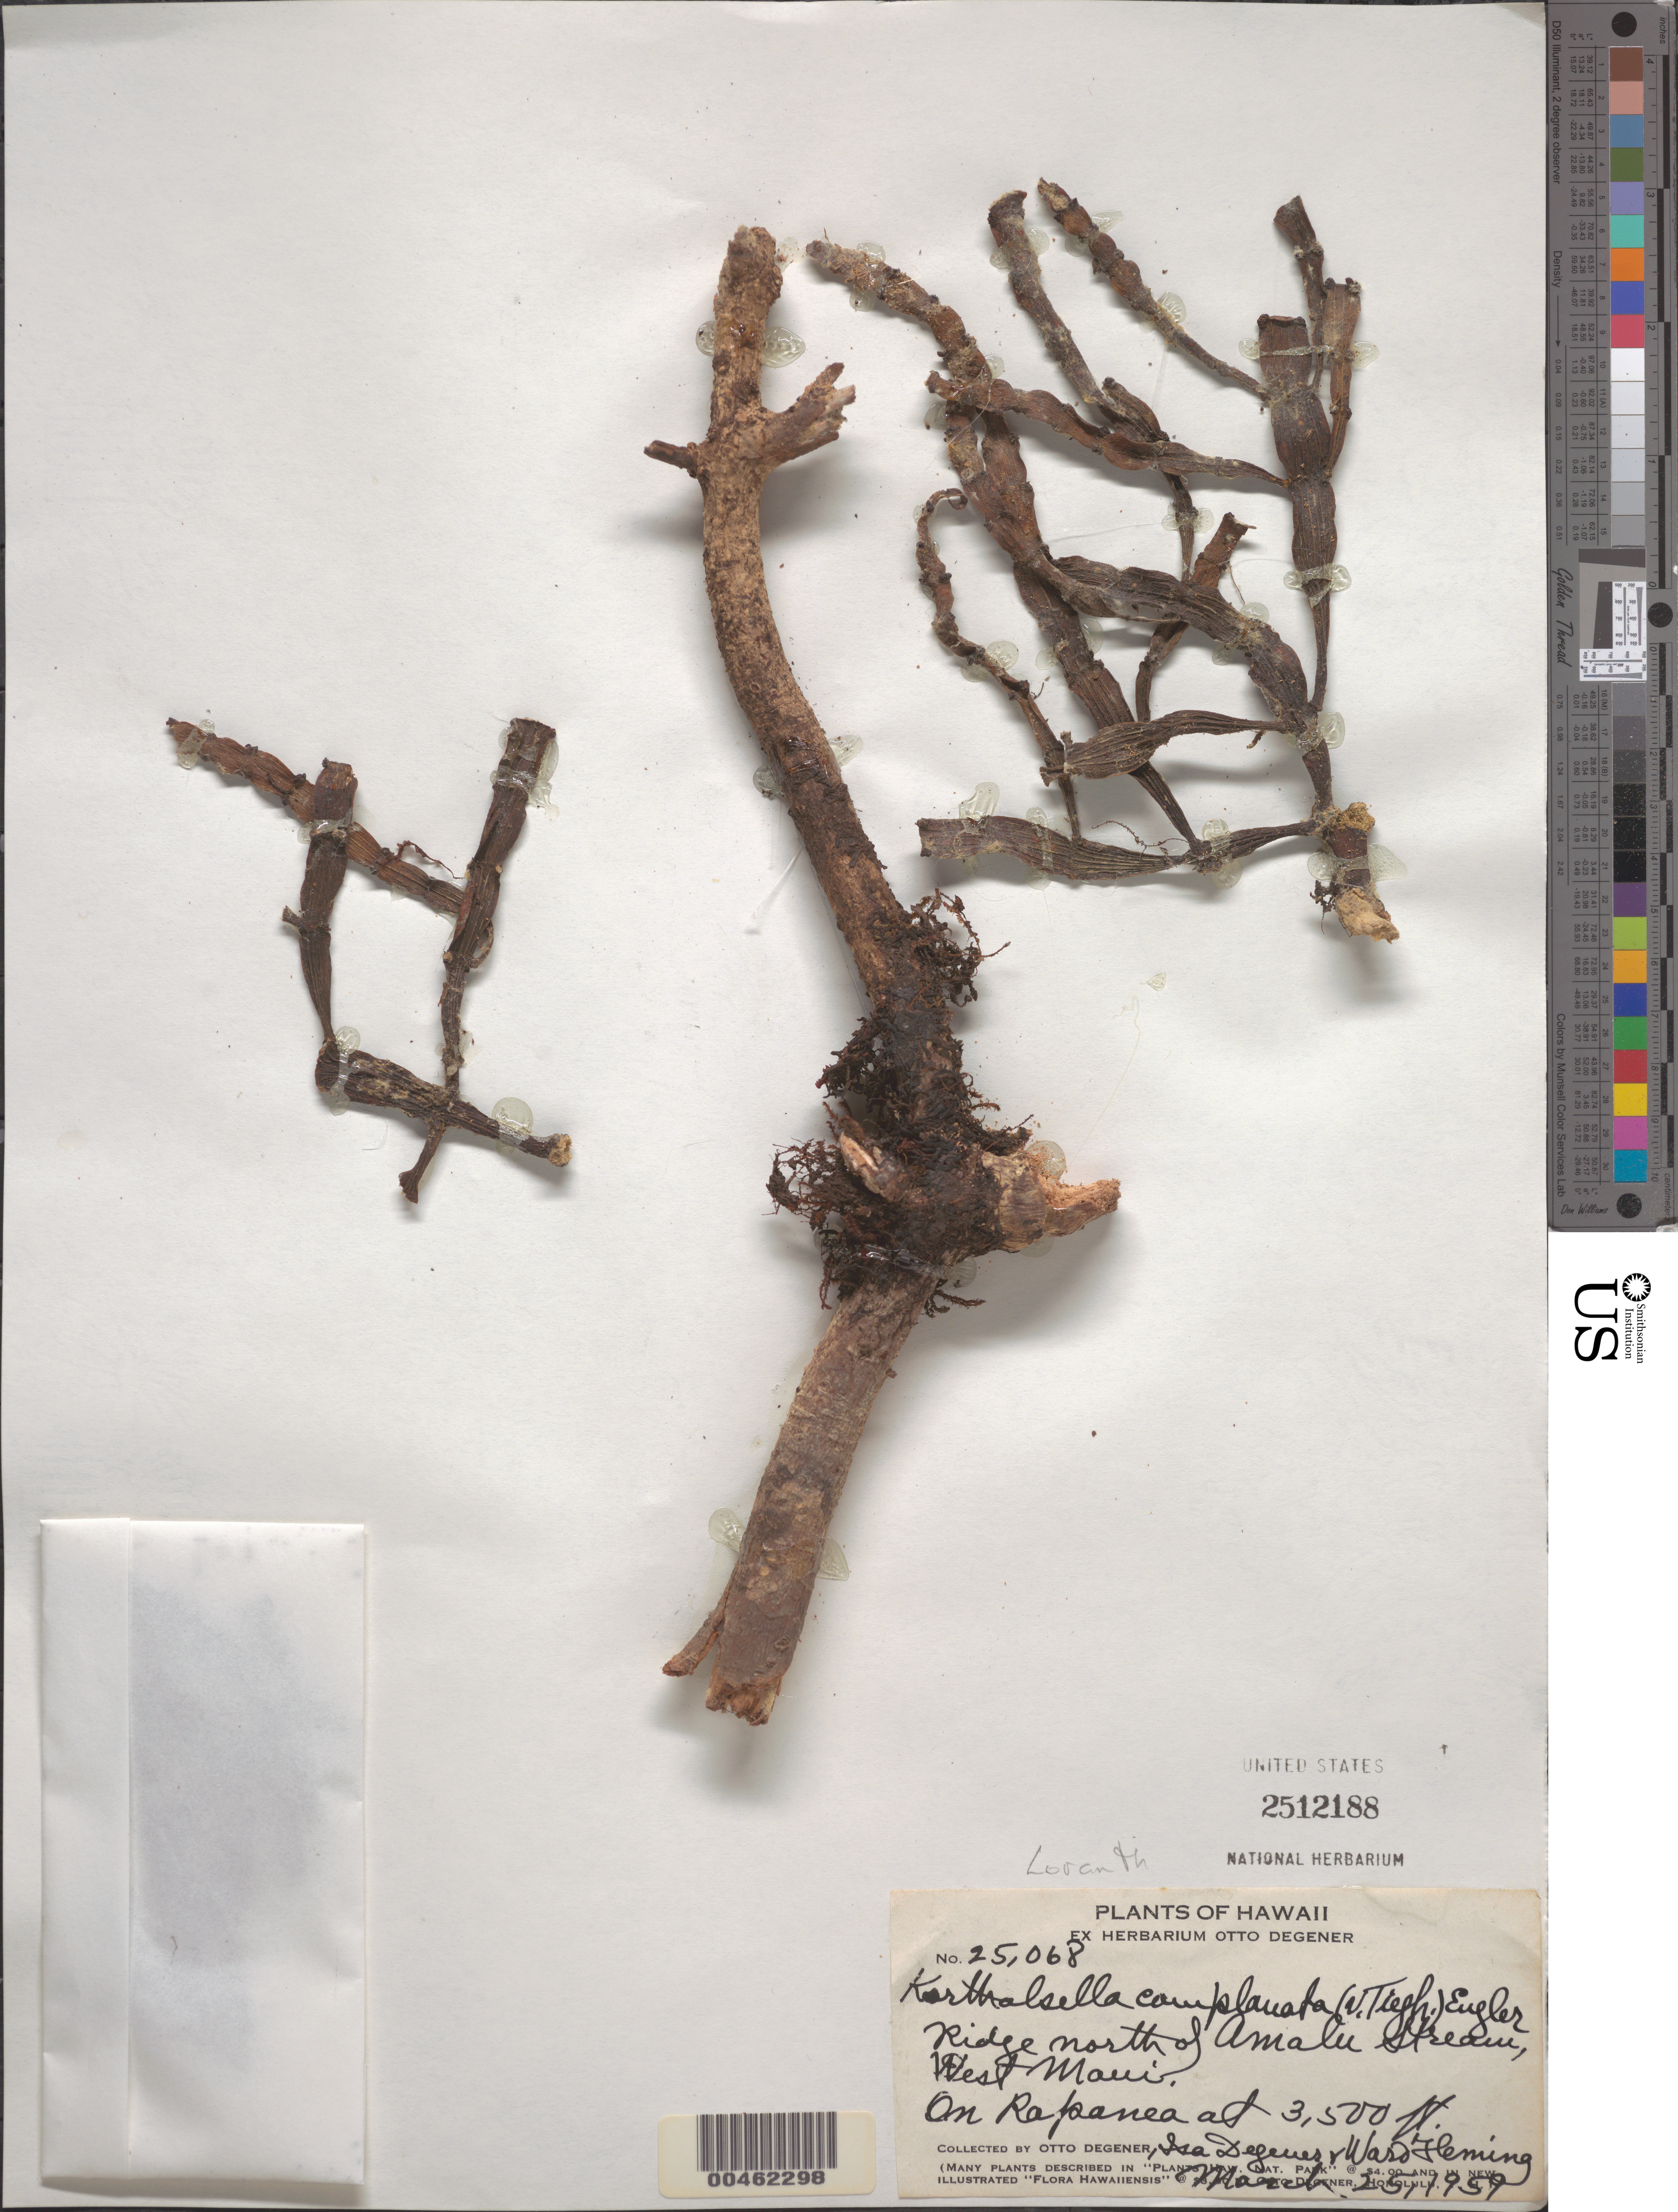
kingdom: Plantae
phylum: Tracheophyta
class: Magnoliopsida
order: Santalales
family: Viscaceae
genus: Korthalsella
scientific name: Korthalsella complanata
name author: (Tiegh.) Engl.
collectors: O. Degener, I. Degener & W. Fleming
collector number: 25068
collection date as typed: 25 Mar 1959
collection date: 1959-03-25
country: United States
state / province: Hawaii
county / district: Maui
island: Maui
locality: Ridge N of Amalu Stream, W Maui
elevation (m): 1067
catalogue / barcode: US 2512188